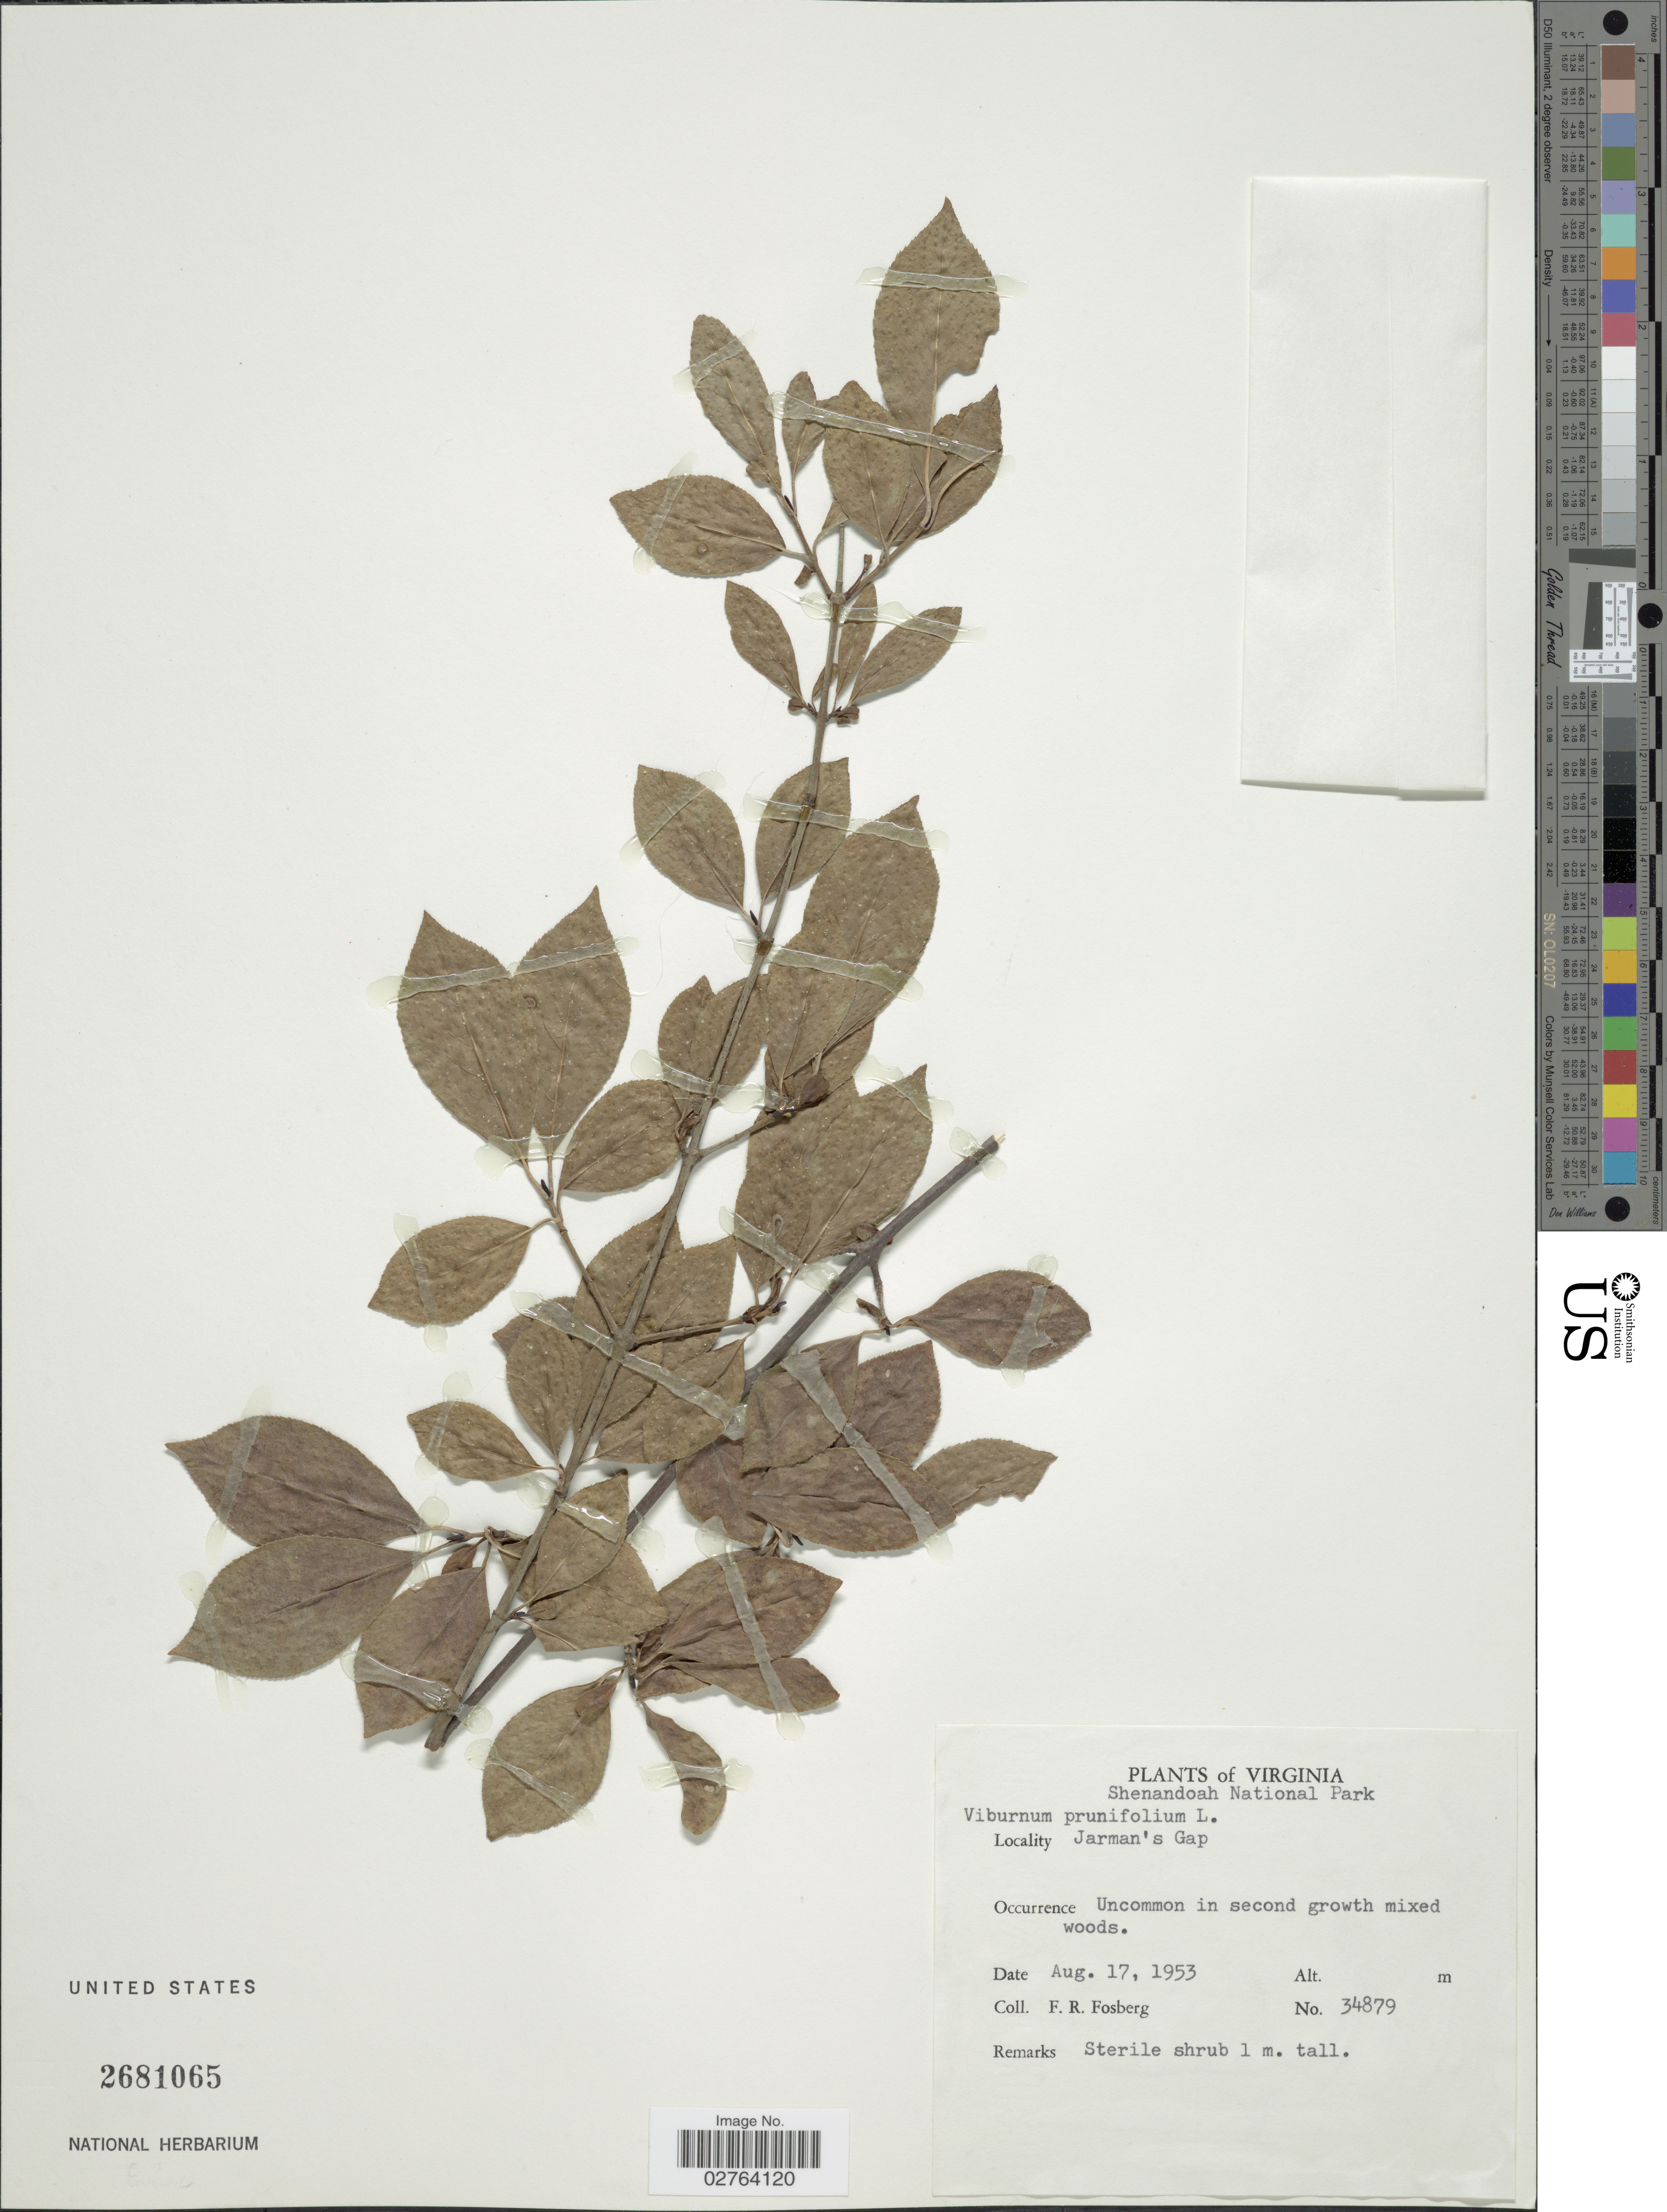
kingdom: Plantae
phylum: Tracheophyta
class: Magnoliopsida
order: Dipsacales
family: Viburnaceae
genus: Viburnum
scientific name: Viburnum prunifolium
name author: L.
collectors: F. R. Fosberg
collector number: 34879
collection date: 1953-08-17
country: United States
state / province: Virginia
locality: Shenandoah National Park. Jarman's Gap.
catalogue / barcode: US 2681065